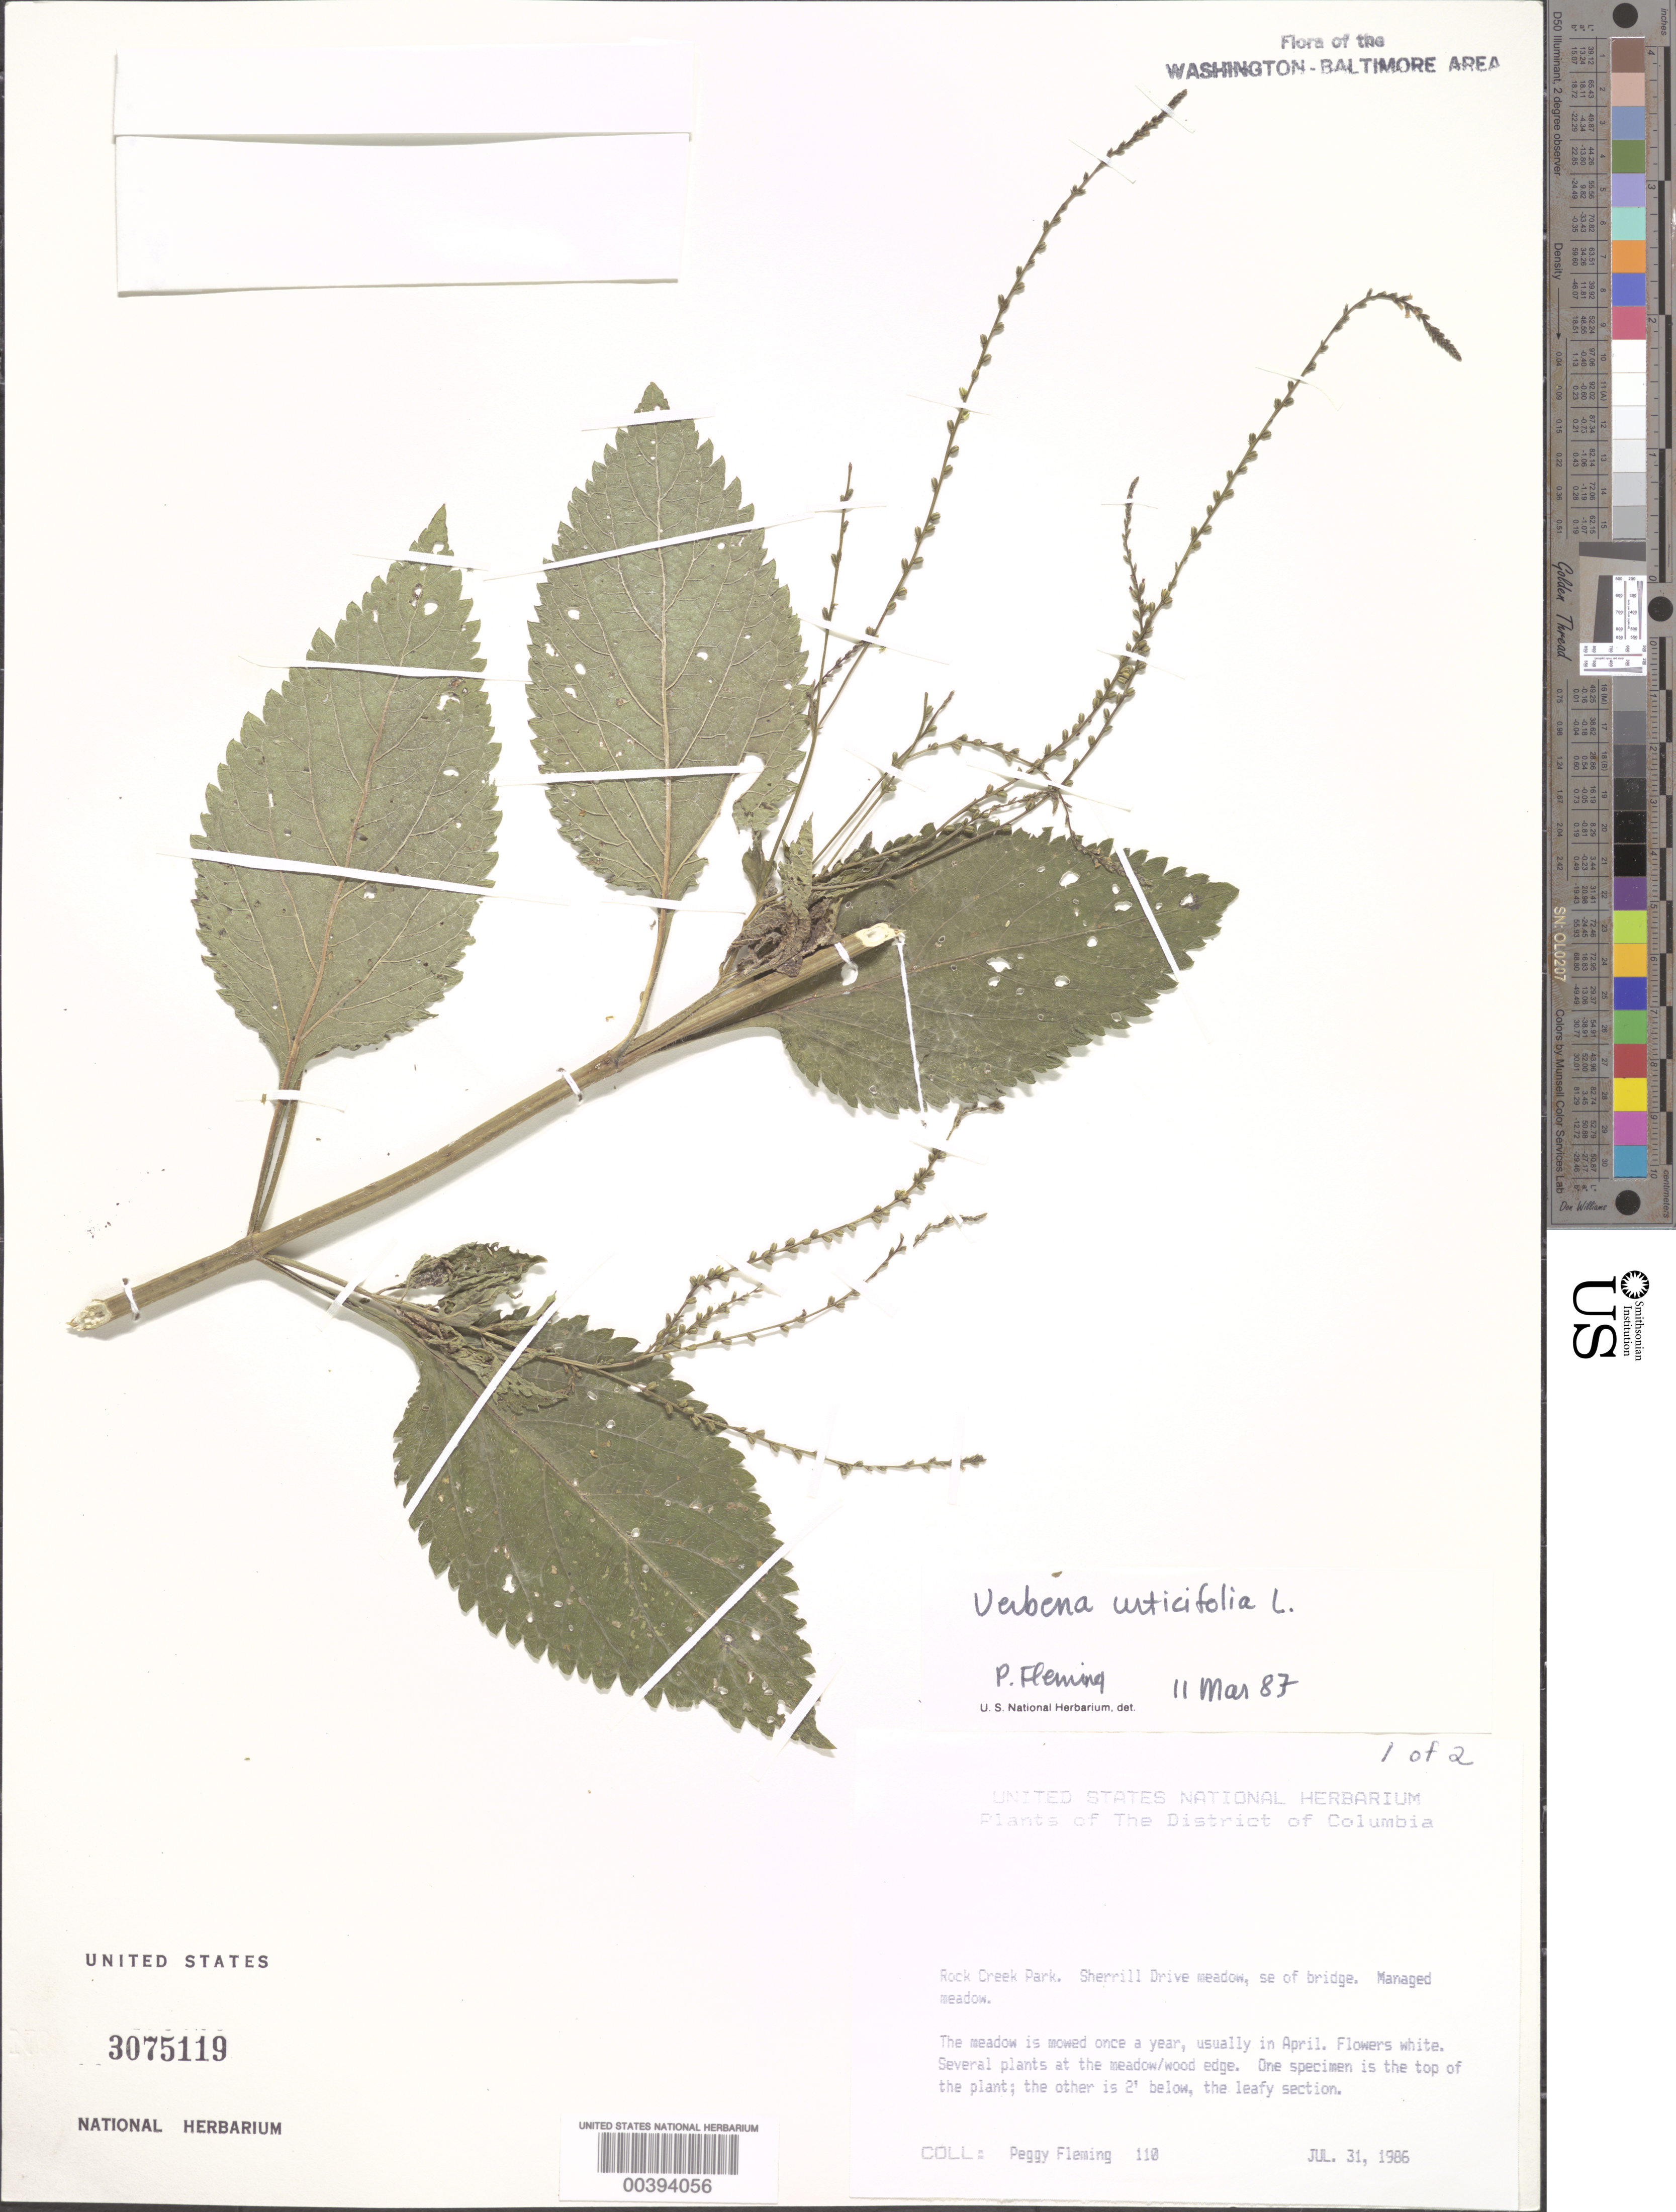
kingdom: Plantae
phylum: Tracheophyta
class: Magnoliopsida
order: Lamiales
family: Verbenaceae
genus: Verbena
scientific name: Verbena urticifolia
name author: L.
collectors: P. Fleming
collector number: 110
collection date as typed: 31 Jul 1986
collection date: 1986-07-31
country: United States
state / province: District of Columbia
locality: Rock Creek Park, Sherril Drive Meadow Rock Creek Park and vicinity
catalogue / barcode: US 3075119